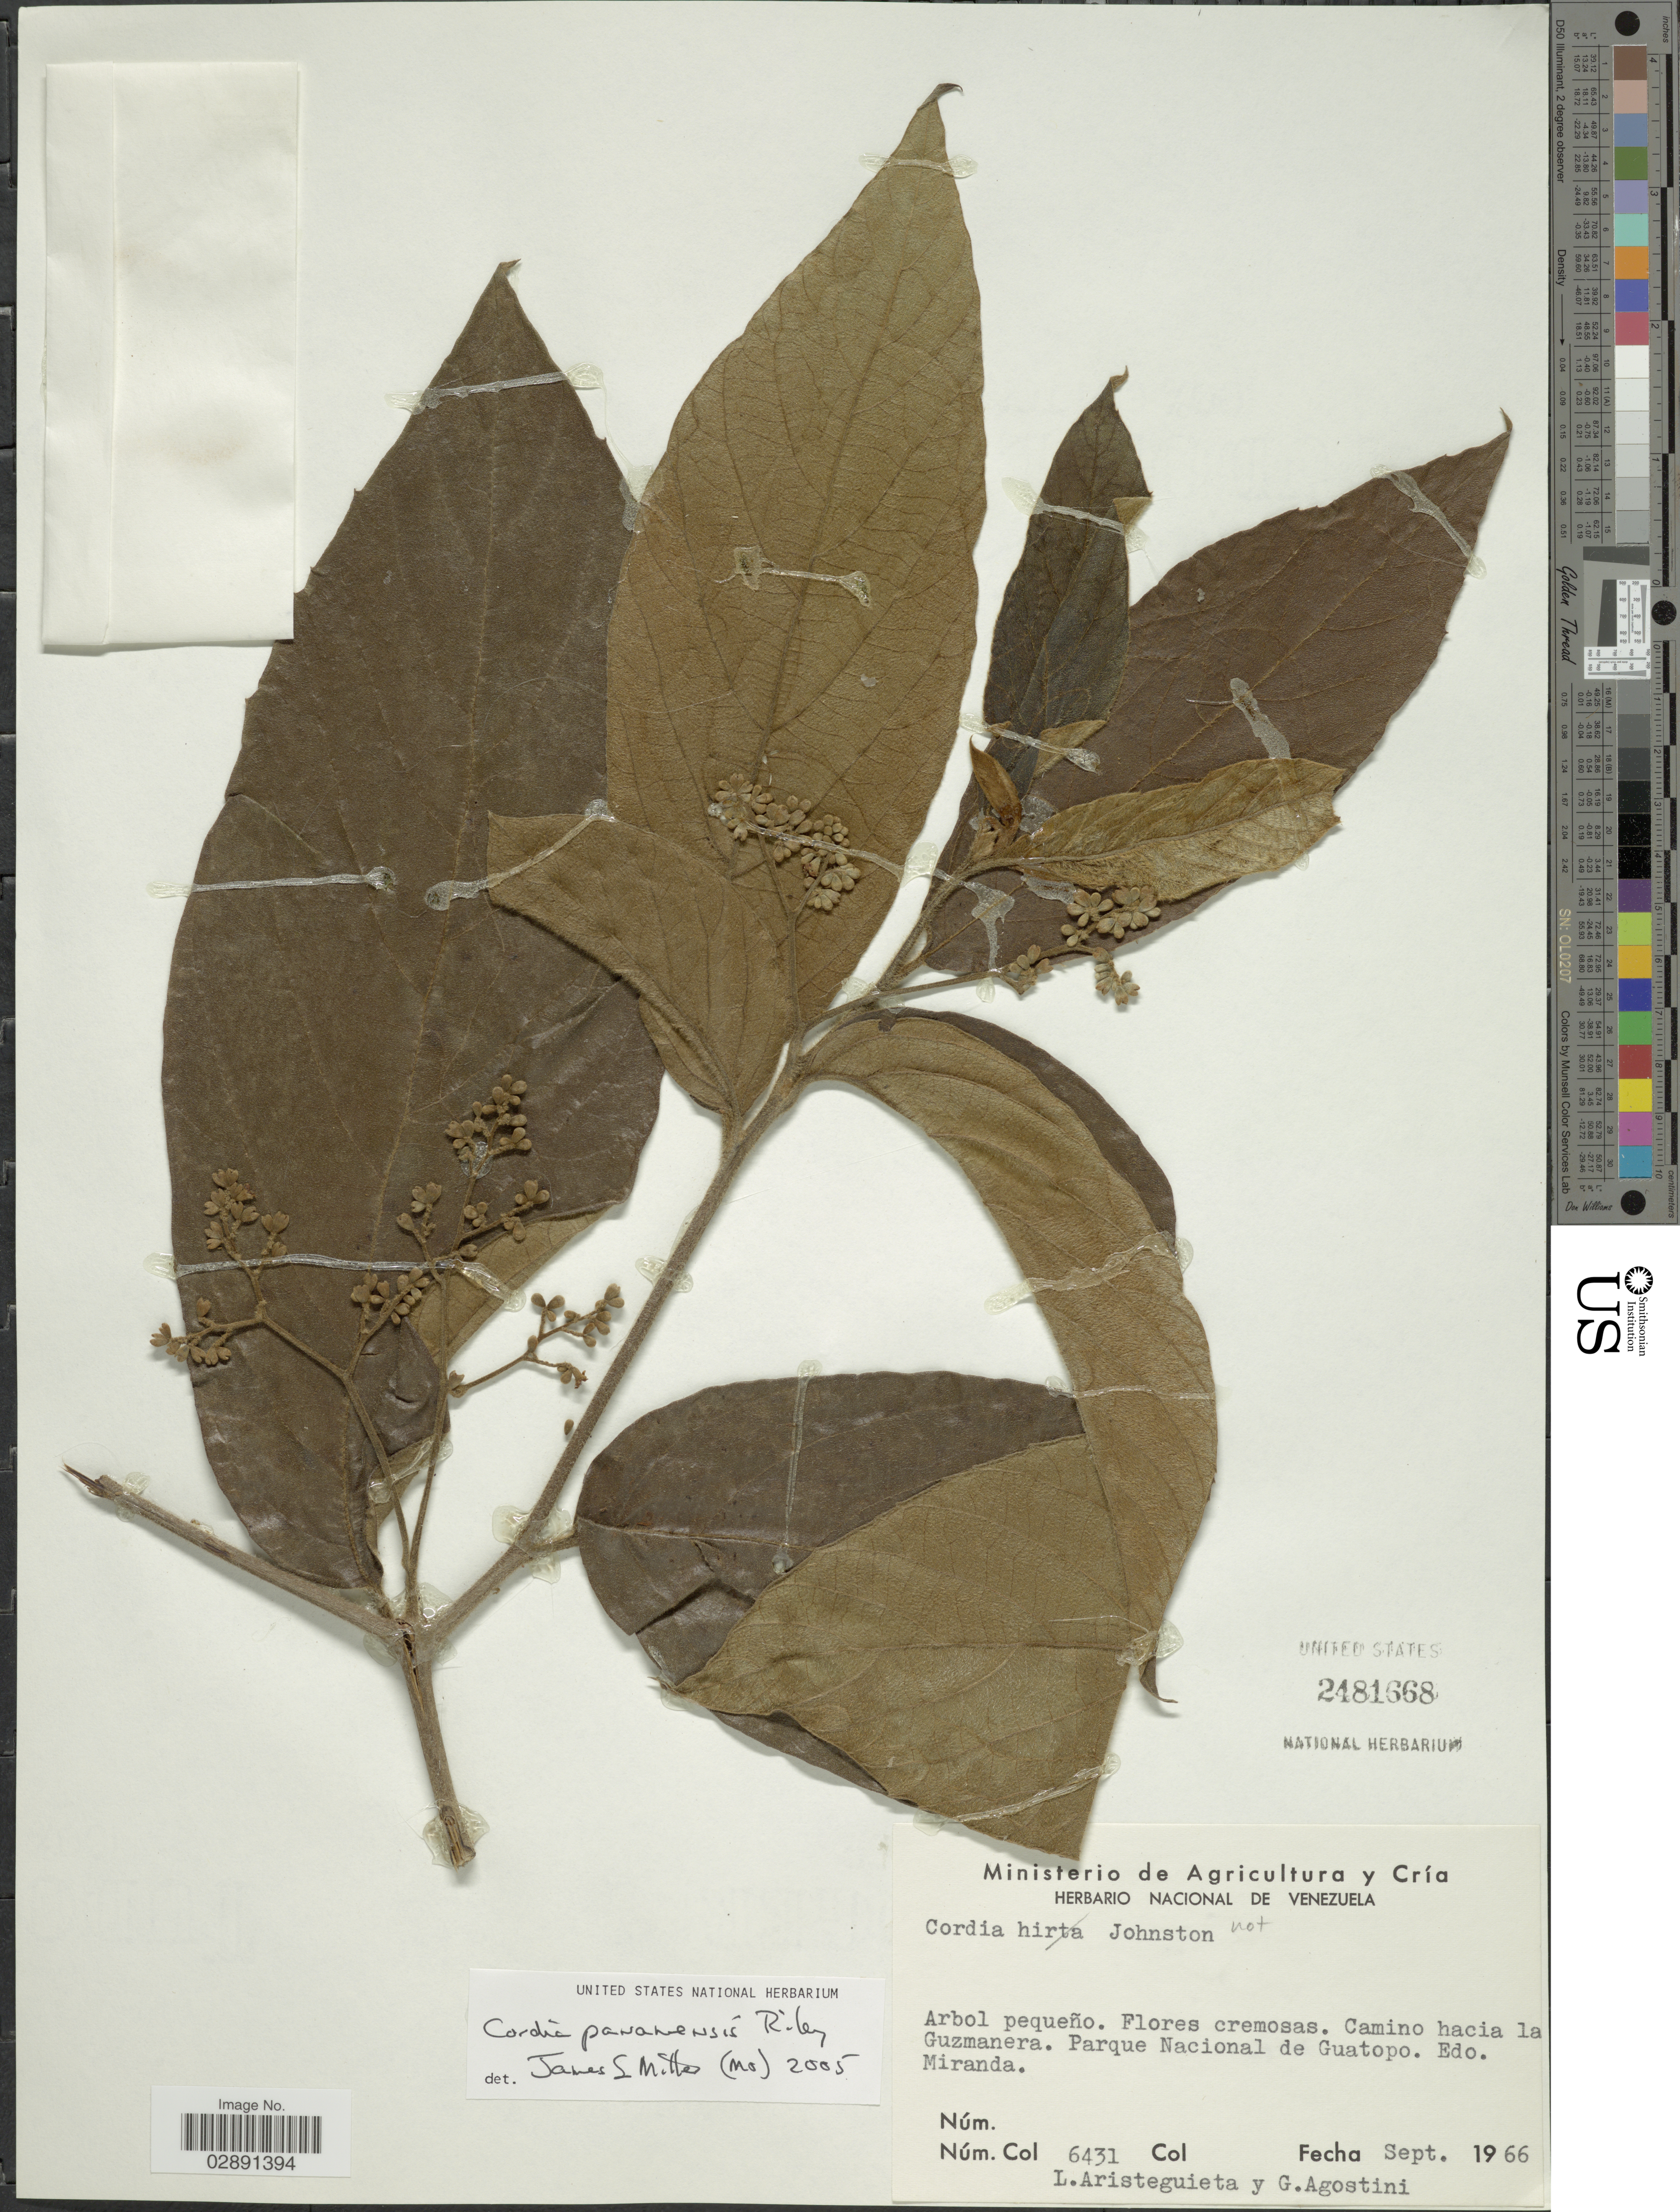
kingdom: Plantae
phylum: Tracheophyta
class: Magnoliopsida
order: Boraginales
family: Cordiaceae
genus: Cordia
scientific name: Cordia panamensis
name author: L. Riley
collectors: L. Aristeguieta & G. Agostini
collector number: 6431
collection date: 1966-09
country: Venezuela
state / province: Miranda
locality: Camino hacia la Guzmanera. Parque Nacional de Guatopo.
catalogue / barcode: US 2481668